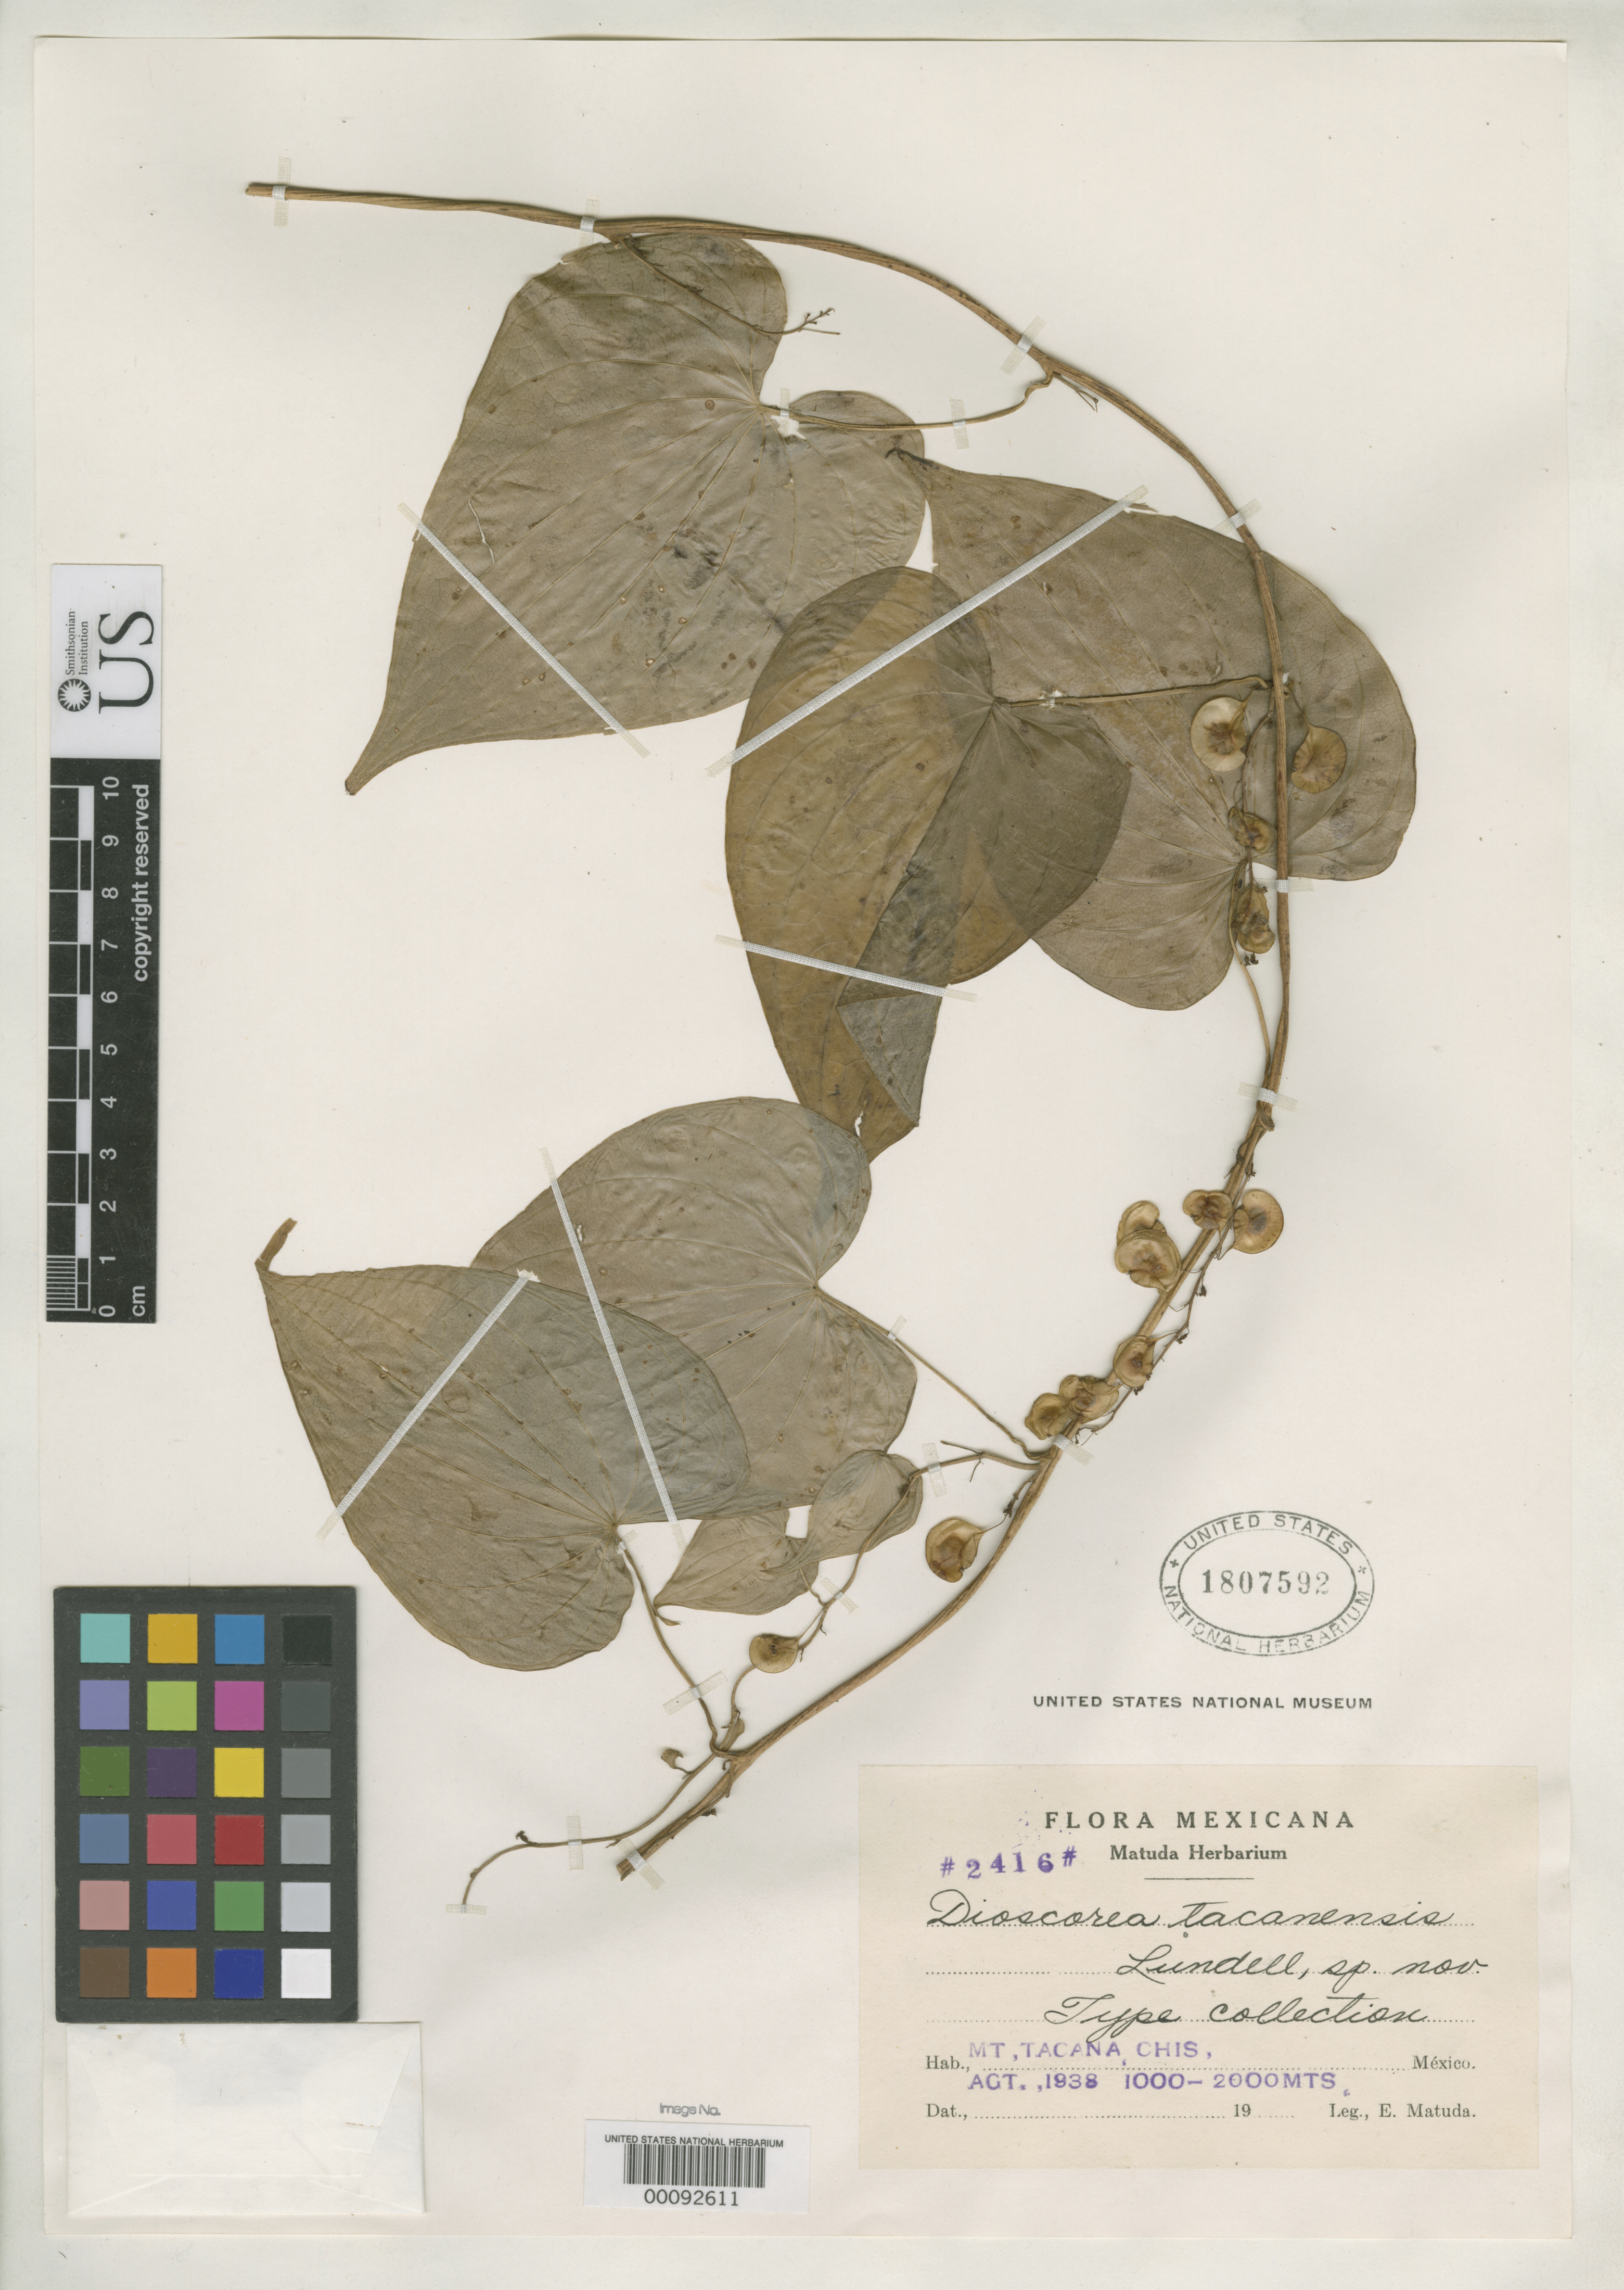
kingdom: Plantae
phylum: Tracheophyta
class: Liliopsida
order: Dioscoreales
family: Dioscoreaceae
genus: Dioscorea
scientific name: Dioscorea tacanensis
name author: Lundell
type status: Isotype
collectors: E. Matuda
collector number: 2416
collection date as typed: Aug 1938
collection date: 1938-08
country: Mexico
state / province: Chiapas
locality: Mt. Tacana.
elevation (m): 1000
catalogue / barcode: US 1807592